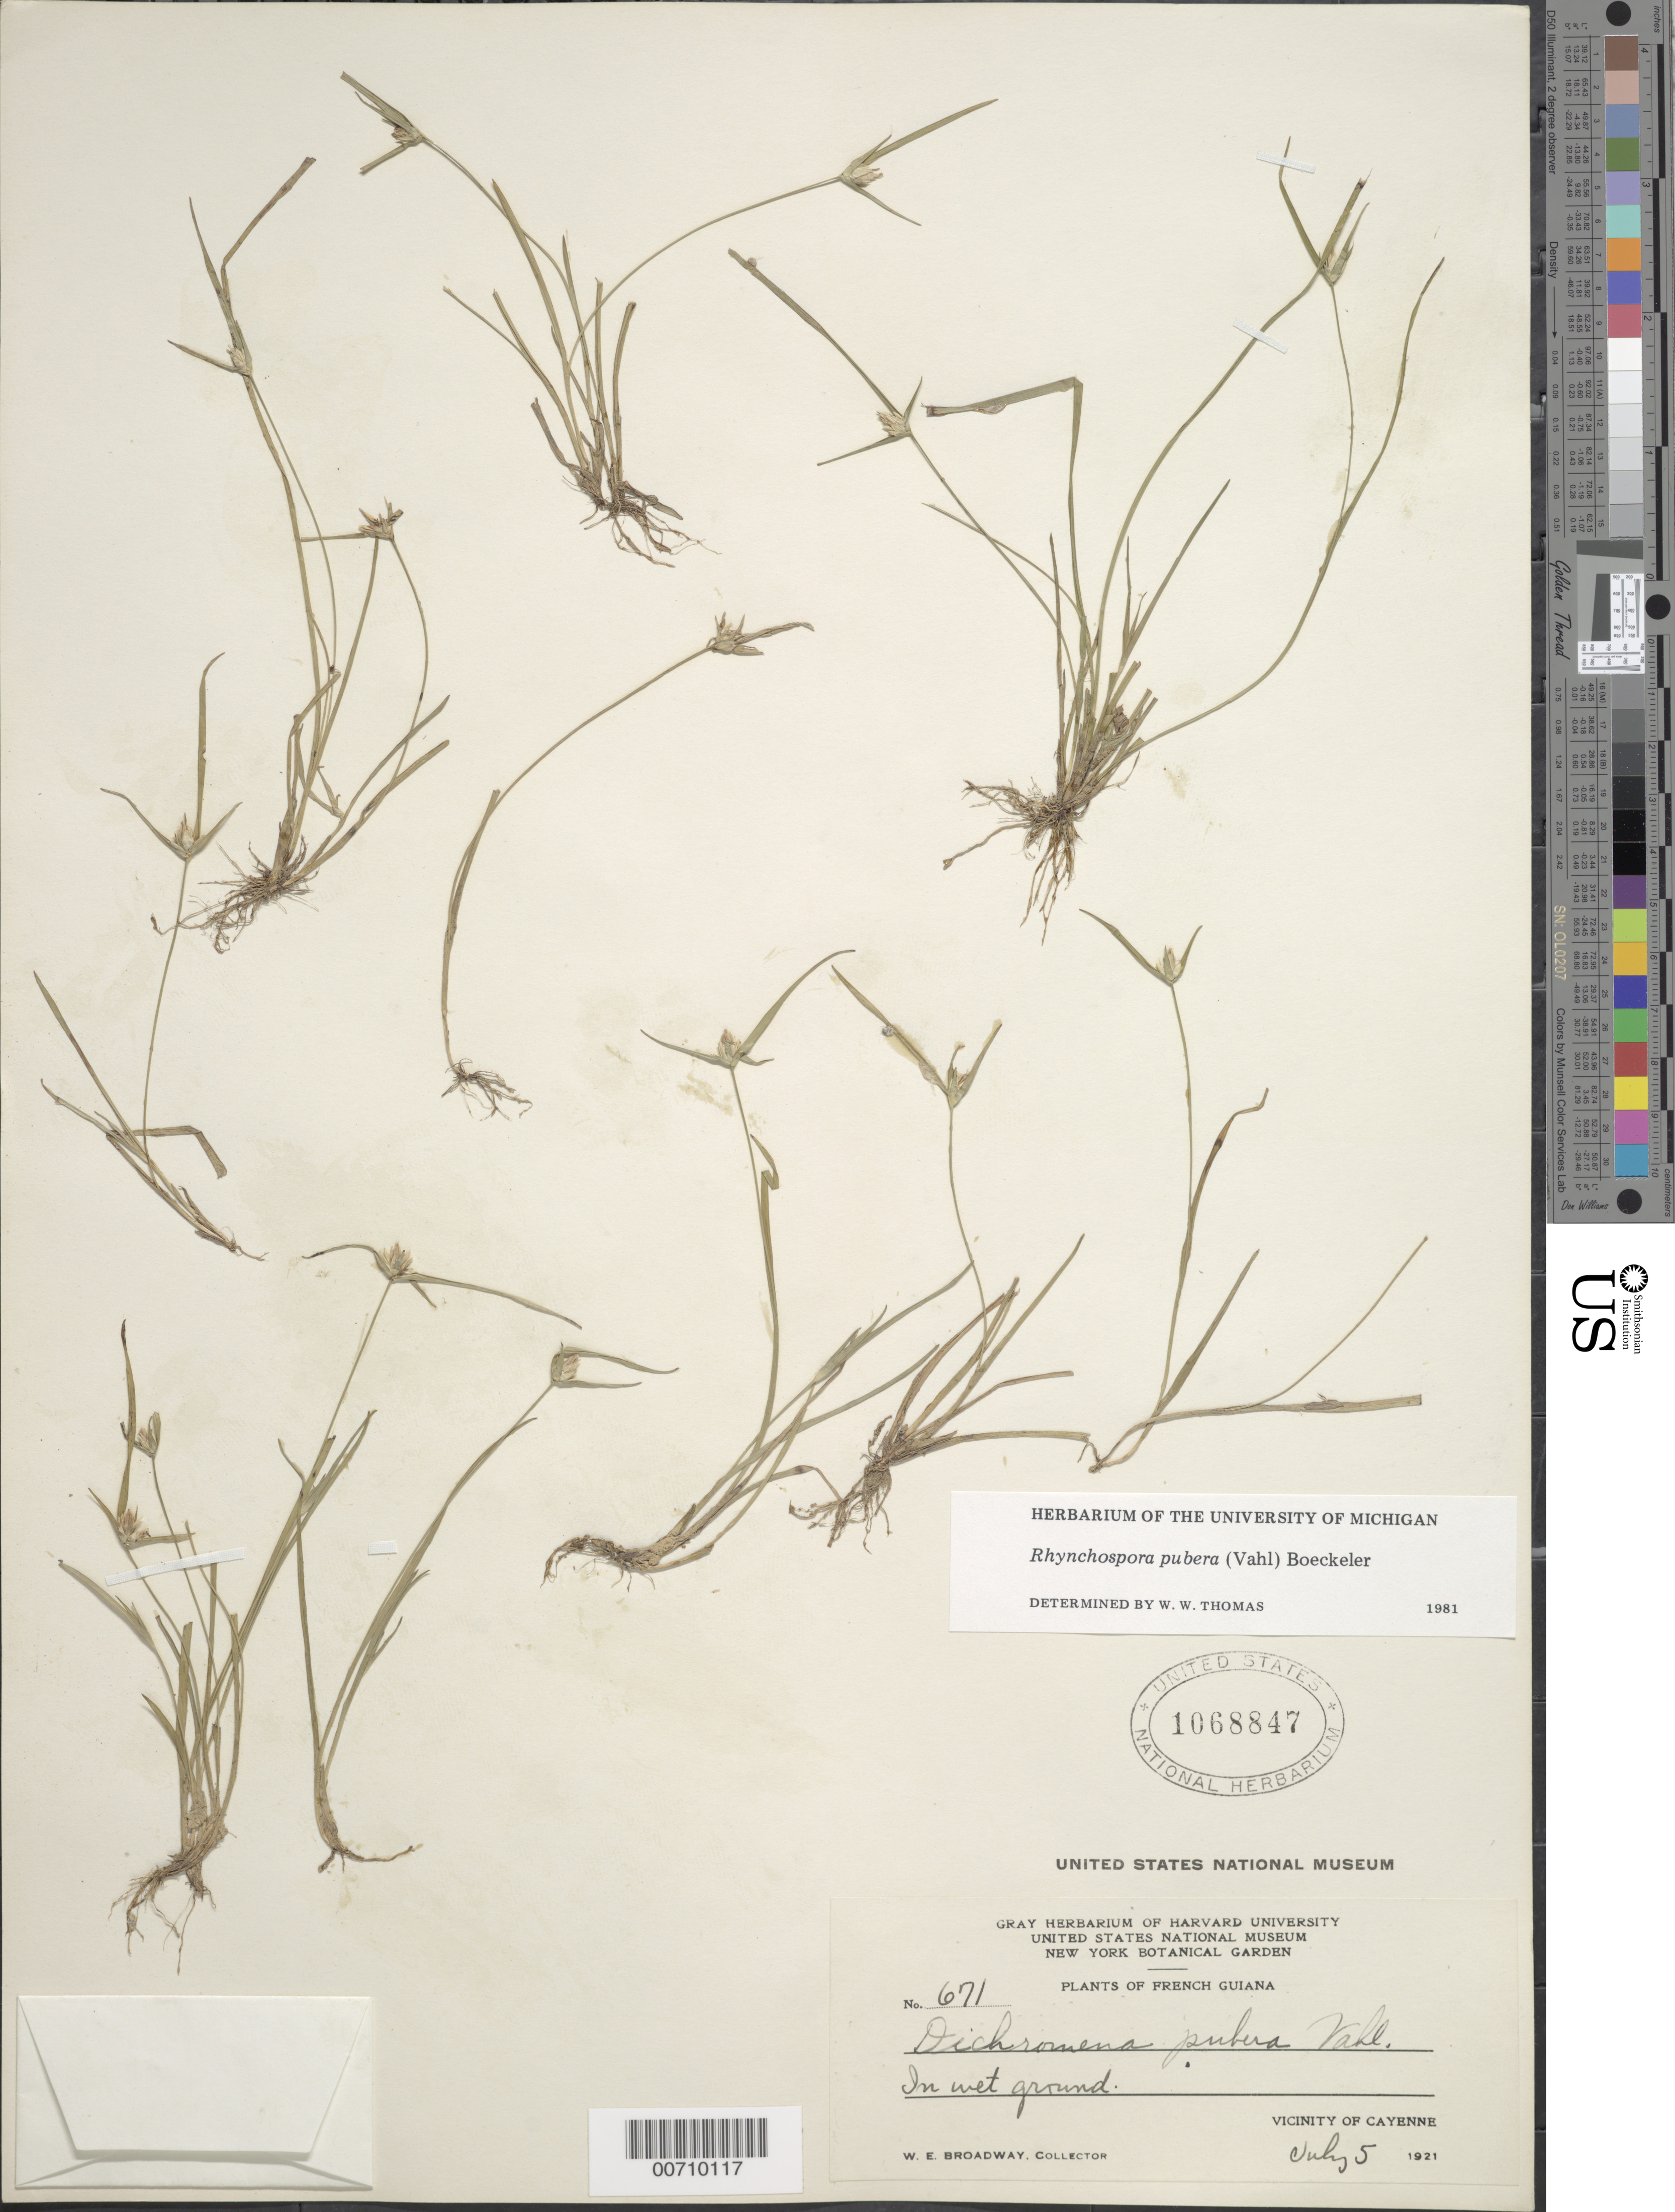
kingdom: Plantae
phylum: Tracheophyta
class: Liliopsida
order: Poales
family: Cyperaceae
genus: Rhynchospora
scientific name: Rhynchospora pubera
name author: (Vahl) Boeckeler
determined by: Thomas, W. W., (NY), New York Botanical Garden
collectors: W. E. Broadway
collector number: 671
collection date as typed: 5-Jul-21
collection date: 1921-07-05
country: French Guiana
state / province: Cayenne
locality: Cayenne, vic.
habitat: In wet ground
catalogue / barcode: US 1068847